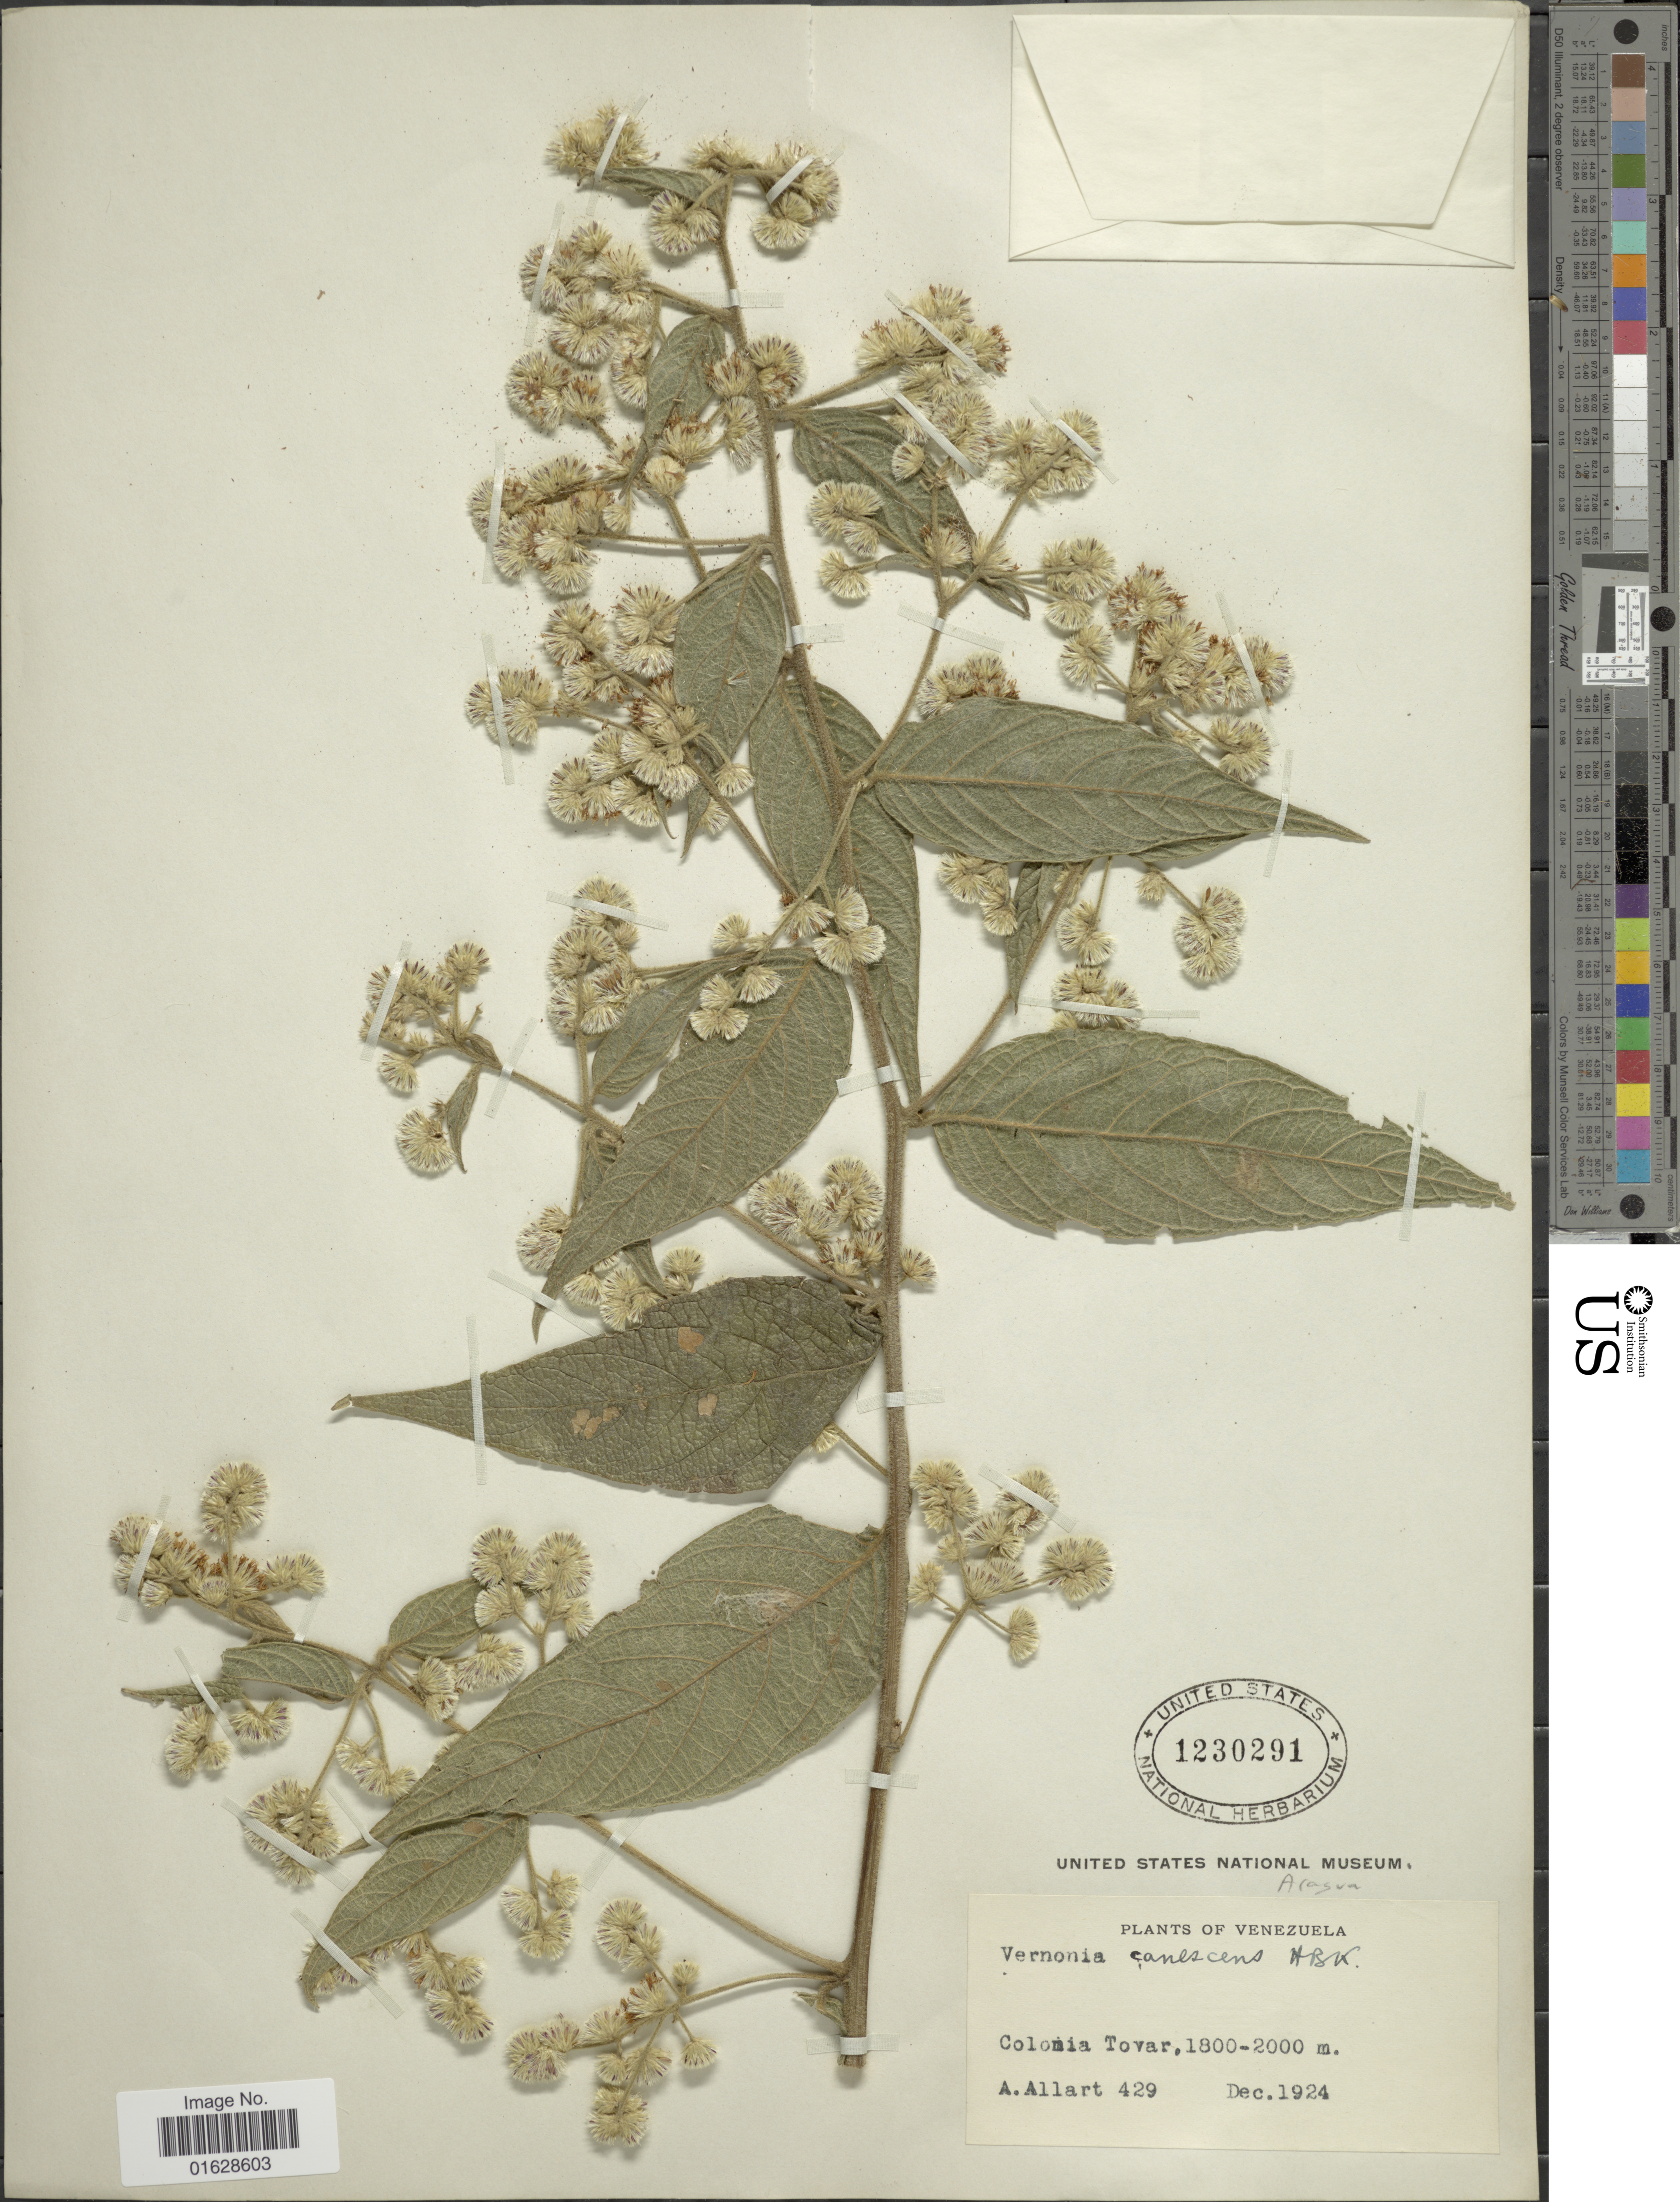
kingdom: Plantae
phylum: Tracheophyta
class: Magnoliopsida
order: Asterales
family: Asteraceae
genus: Lepidaploa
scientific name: Lepidaploa canescens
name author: (Kunth) H. Rob.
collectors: A. Allart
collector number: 429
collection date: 1924-12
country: Venezuela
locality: Venezuela. Colomia Tovar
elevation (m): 1800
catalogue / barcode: US 1230291